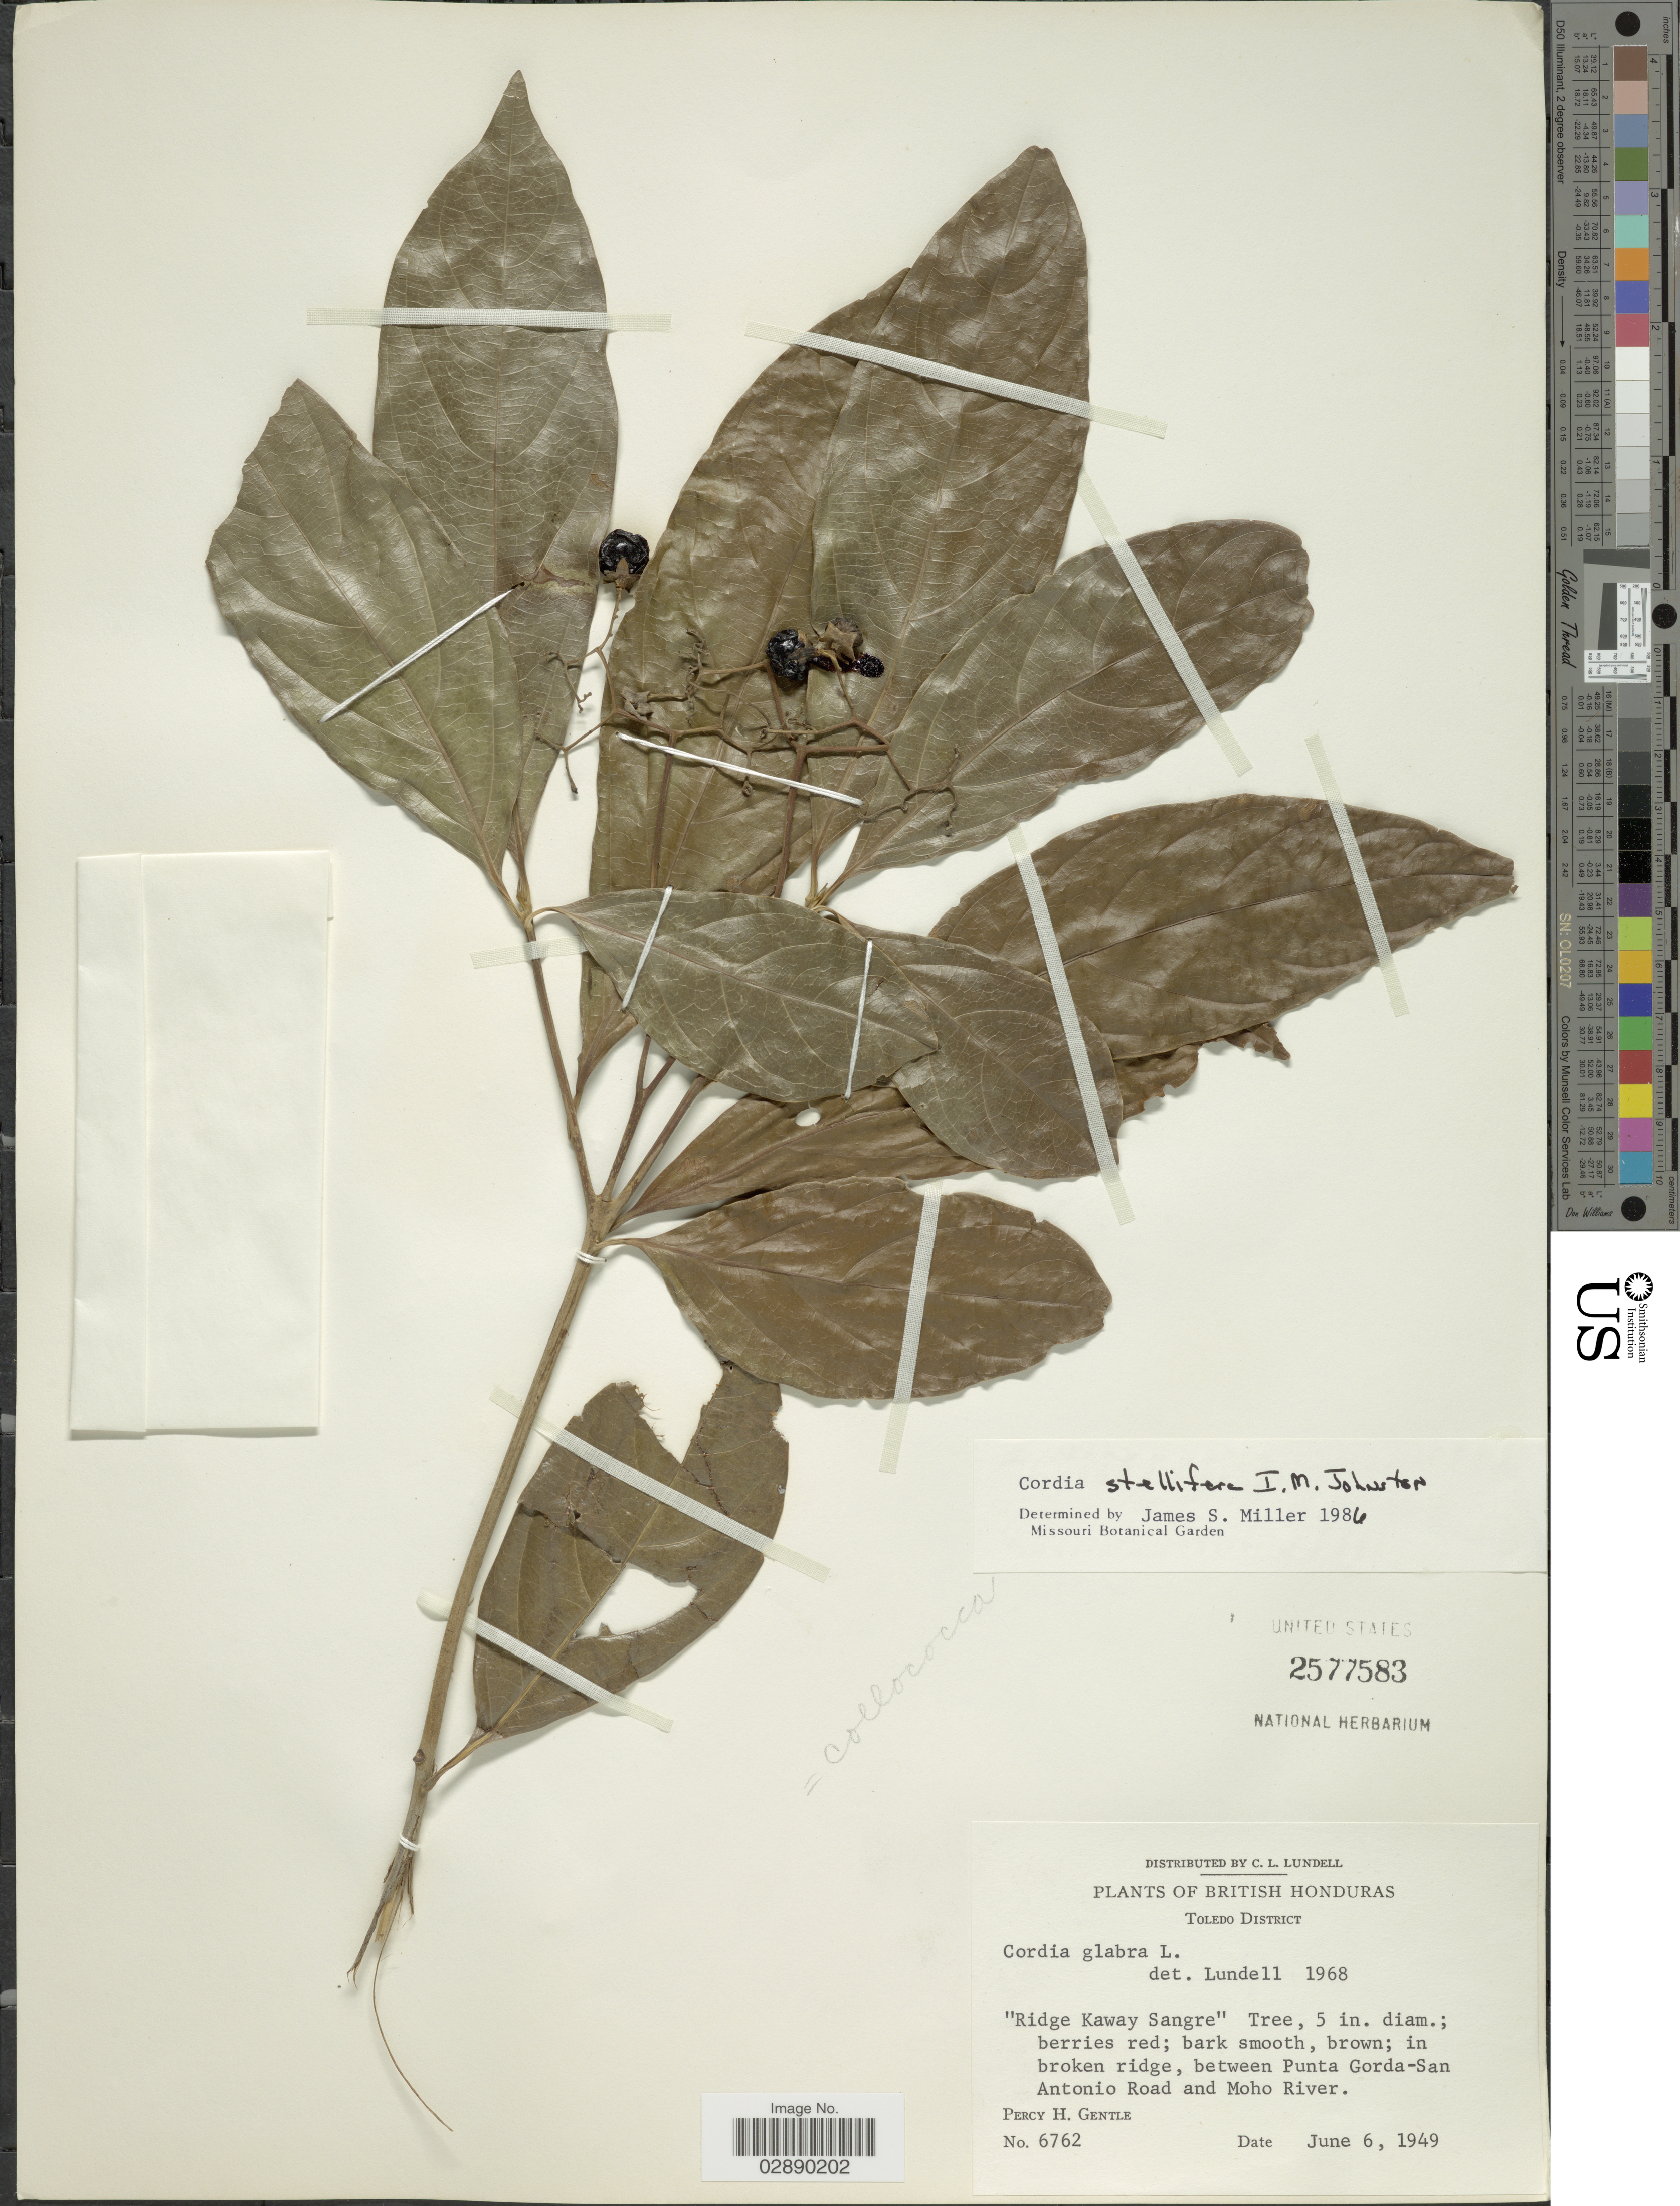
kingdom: Plantae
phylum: Tracheophyta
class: Magnoliopsida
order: Boraginales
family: Cordiaceae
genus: Cordia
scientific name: Cordia stellifera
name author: I.M. Johnst.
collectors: P. H. Gentle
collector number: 6762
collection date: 1949-06-06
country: Belize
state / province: Toledo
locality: British Honduras. Toledo District. In broken ridge, between Punta Gorda-San Antonio Road and Moho River.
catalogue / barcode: US 2577583